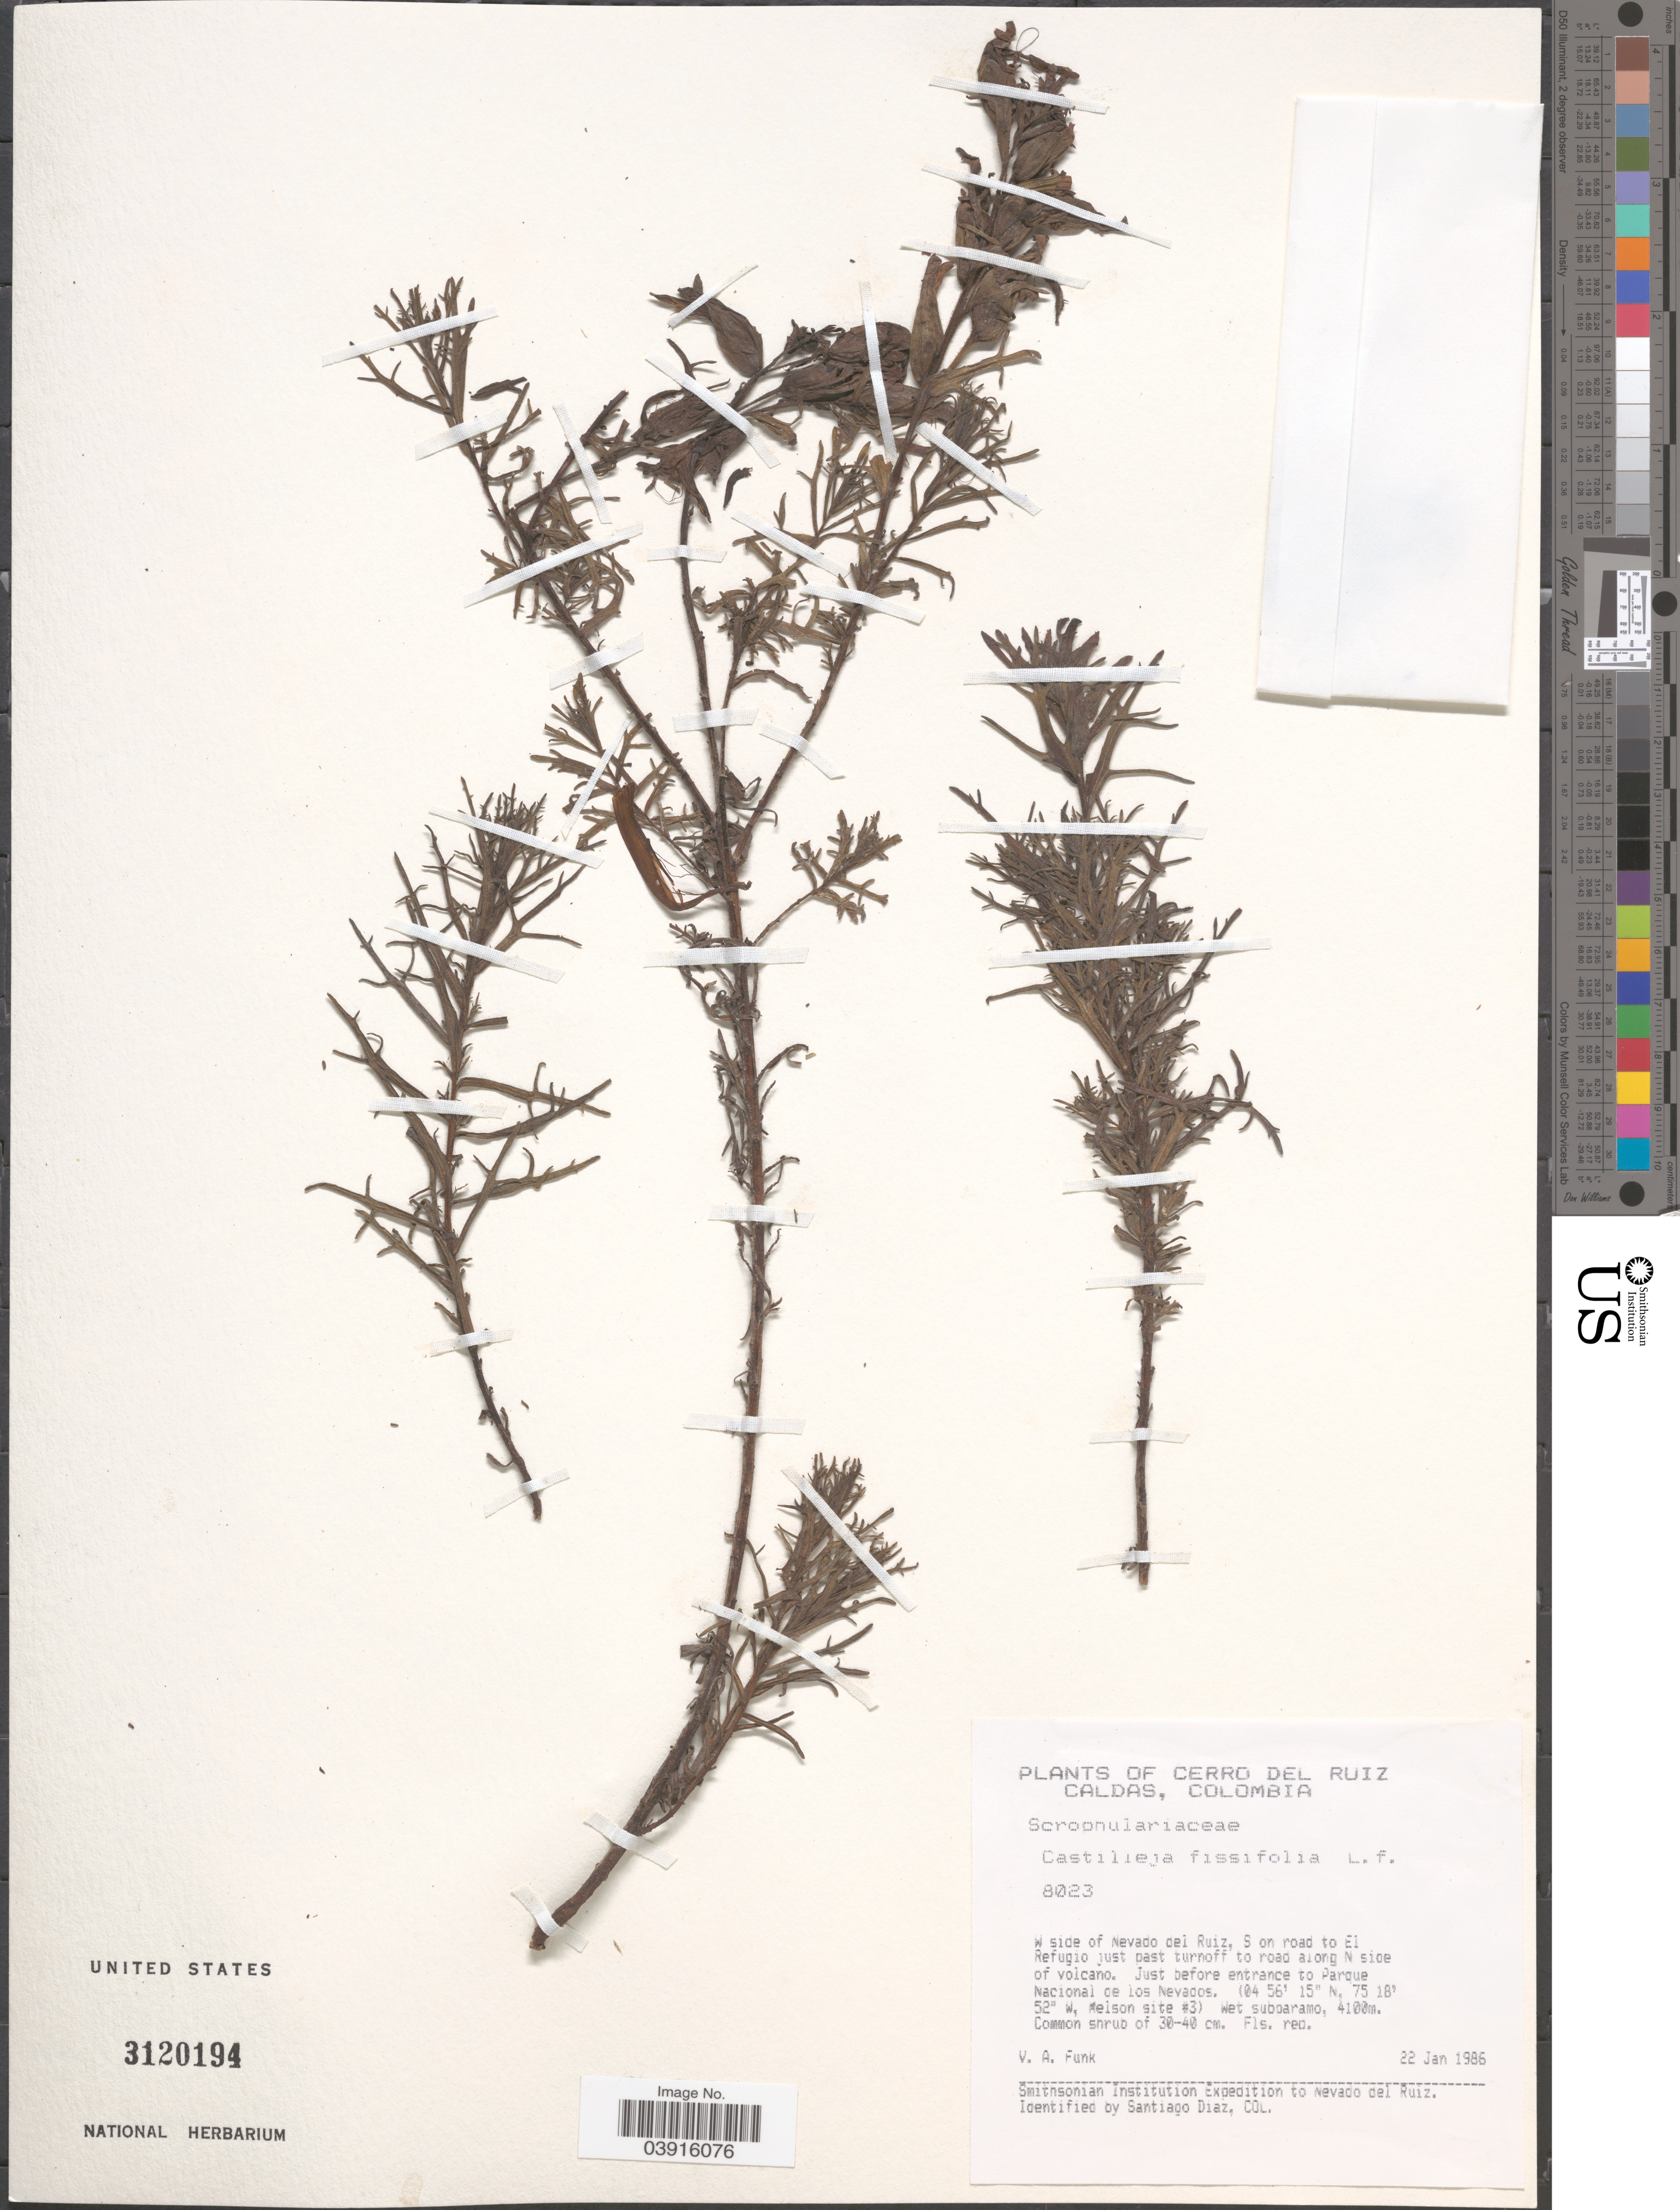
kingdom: Plantae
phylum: Tracheophyta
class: Magnoliopsida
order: Lamiales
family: Orobanchaceae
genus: Castilleja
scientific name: Castilleja fissifolia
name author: L. f.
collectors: V. Funk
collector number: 8023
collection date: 1986-01-22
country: Colombia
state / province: Caldas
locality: Cerro del Ruiz Caldas. W side of Nevado del Ruiz, S on road to El Refugio just past turnoff to road along N side of volcano. Just before entrance to Parque Nacional de los Nevados (Nelson site #3).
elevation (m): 4100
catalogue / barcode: US 3120194